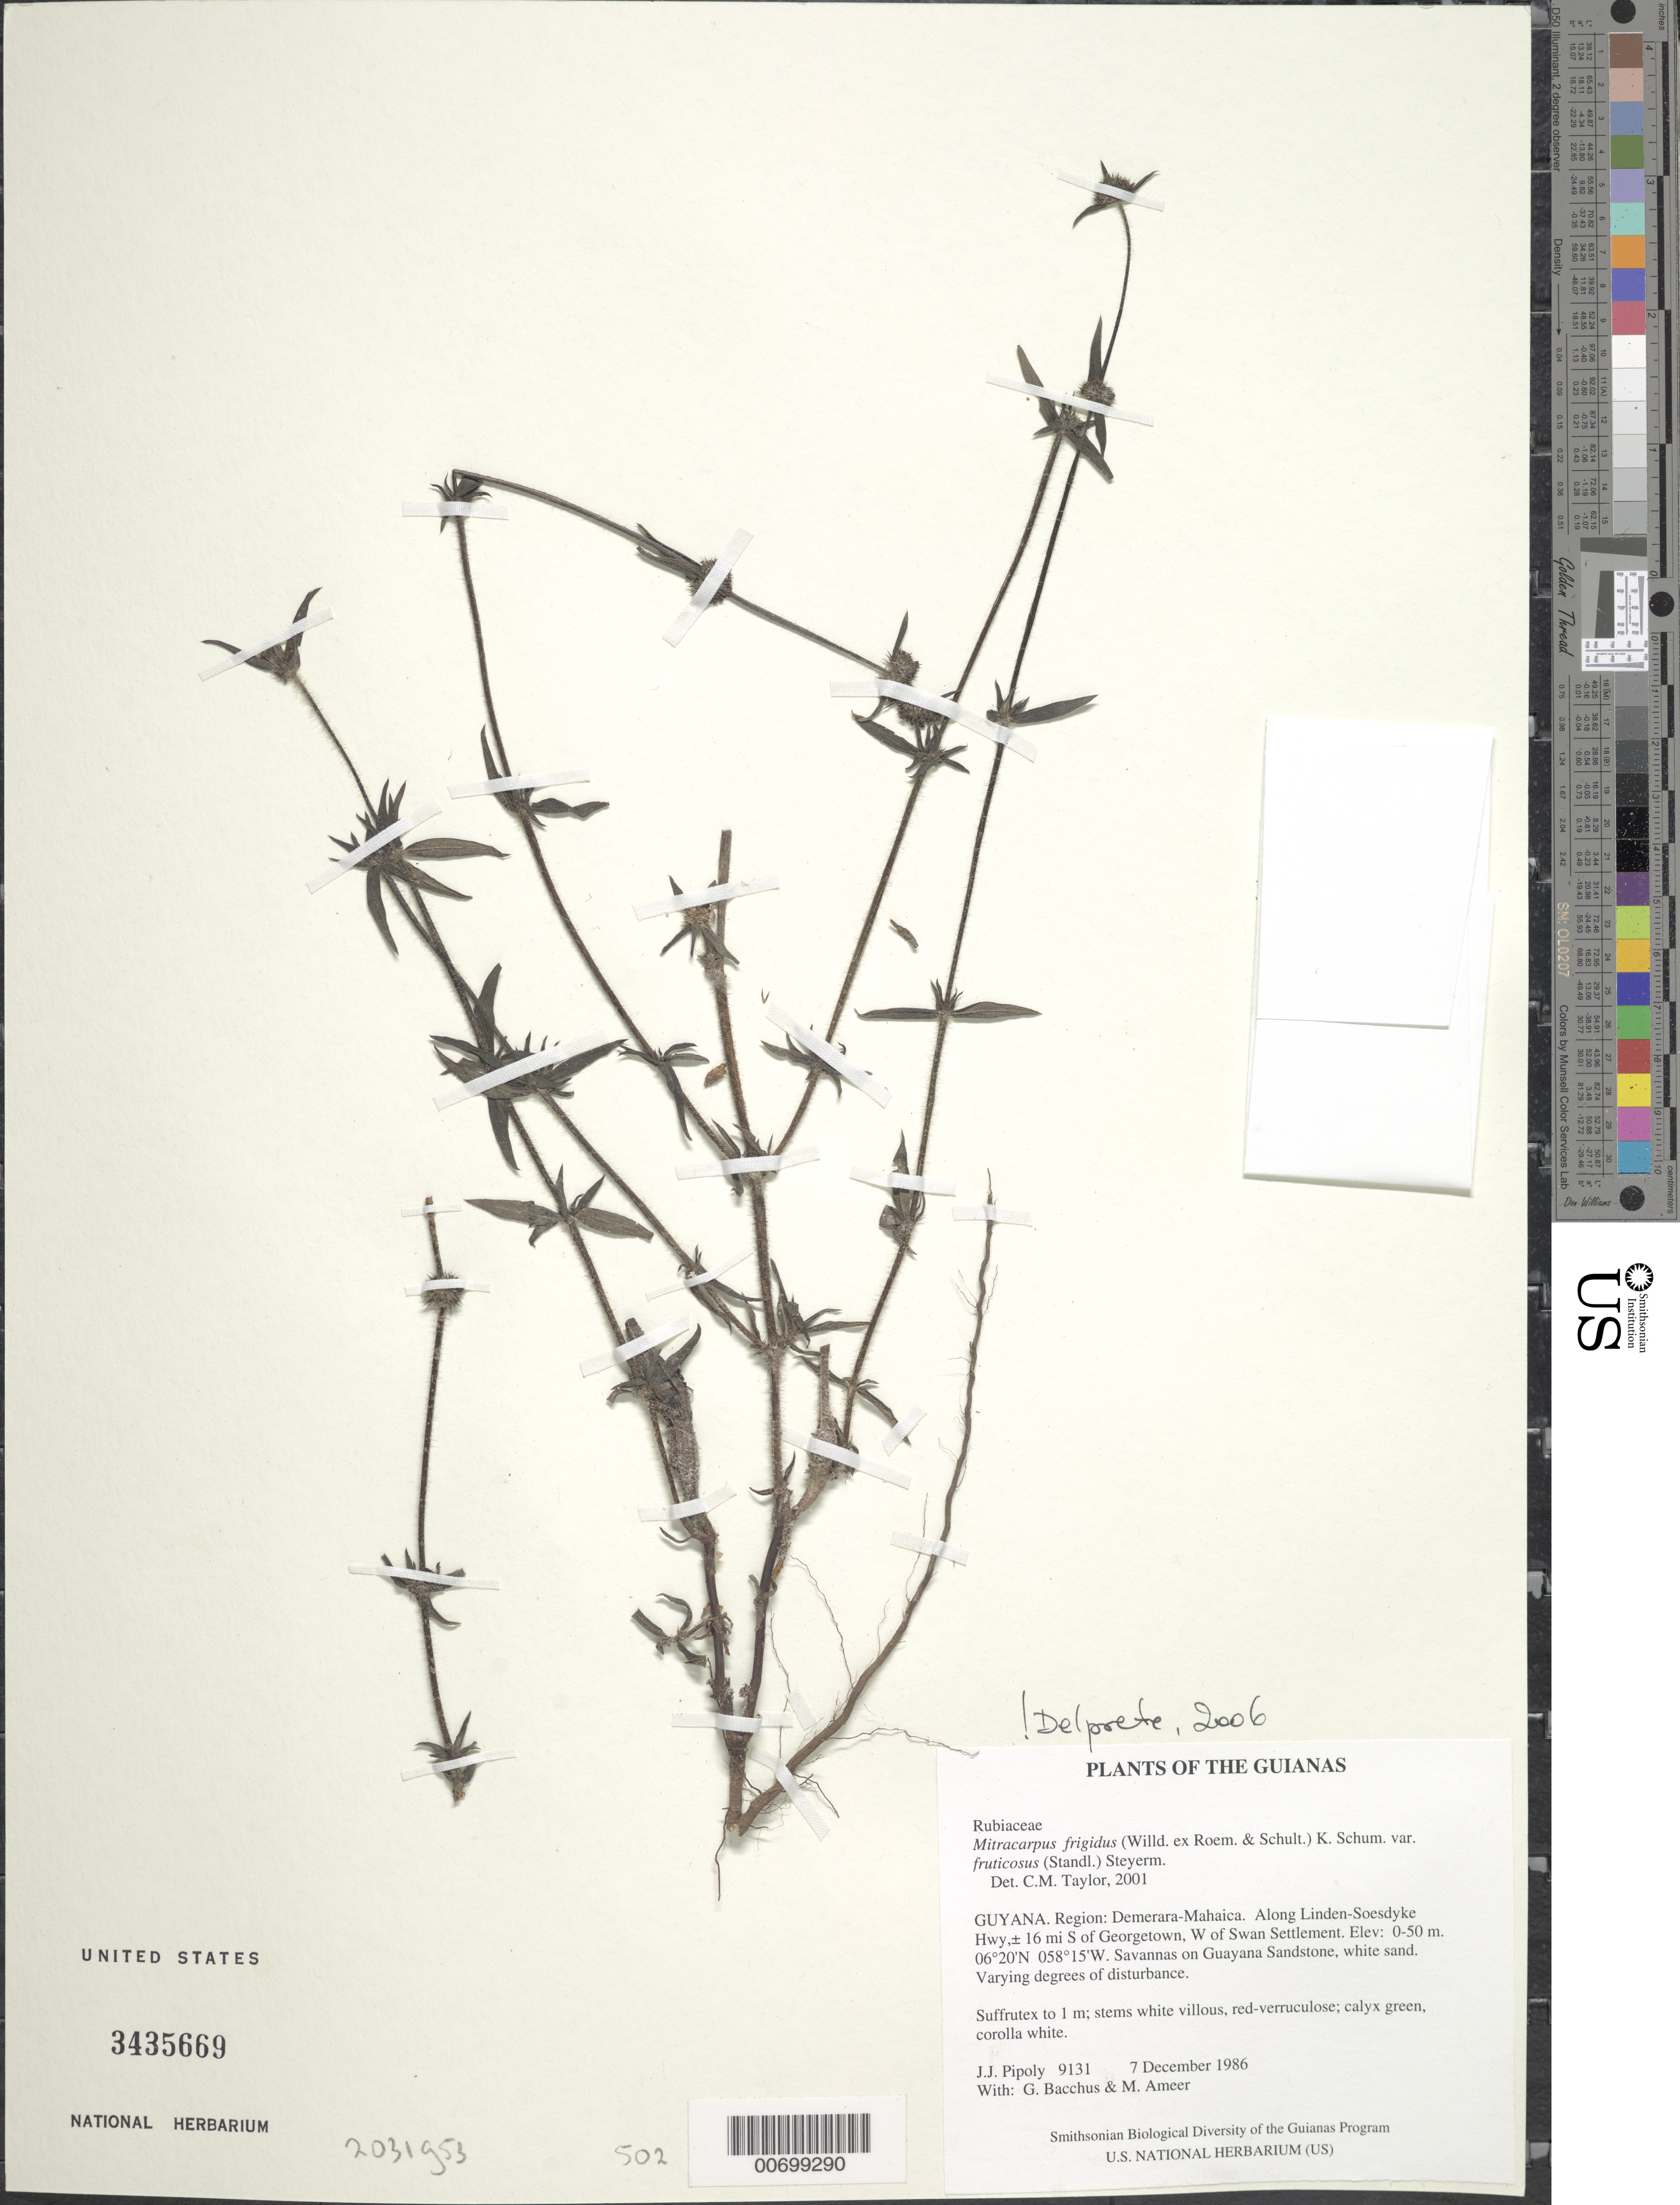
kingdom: Plantae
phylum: Tracheophyta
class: Magnoliopsida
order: Gentianales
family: Rubiaceae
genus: Mitracarpus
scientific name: Mitracarpus frigidus var. fruticosus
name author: (Standl.) Steyerm.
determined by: Delprete, P. G., Herb. de Guyane Cay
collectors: J. J. Pipoly, G. Bacchus & M. Ameer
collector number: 9131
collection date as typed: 7 December 1986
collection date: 1986-12-07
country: Guyana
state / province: Demerara-Mahaica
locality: Along Linden-Soesdyke Hwy,± 16 mi S of Georgetown, W of Swan Settlement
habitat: Savannas on Guayana Sandstone, white sand. Varying degrees of disturbance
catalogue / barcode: US 3435669